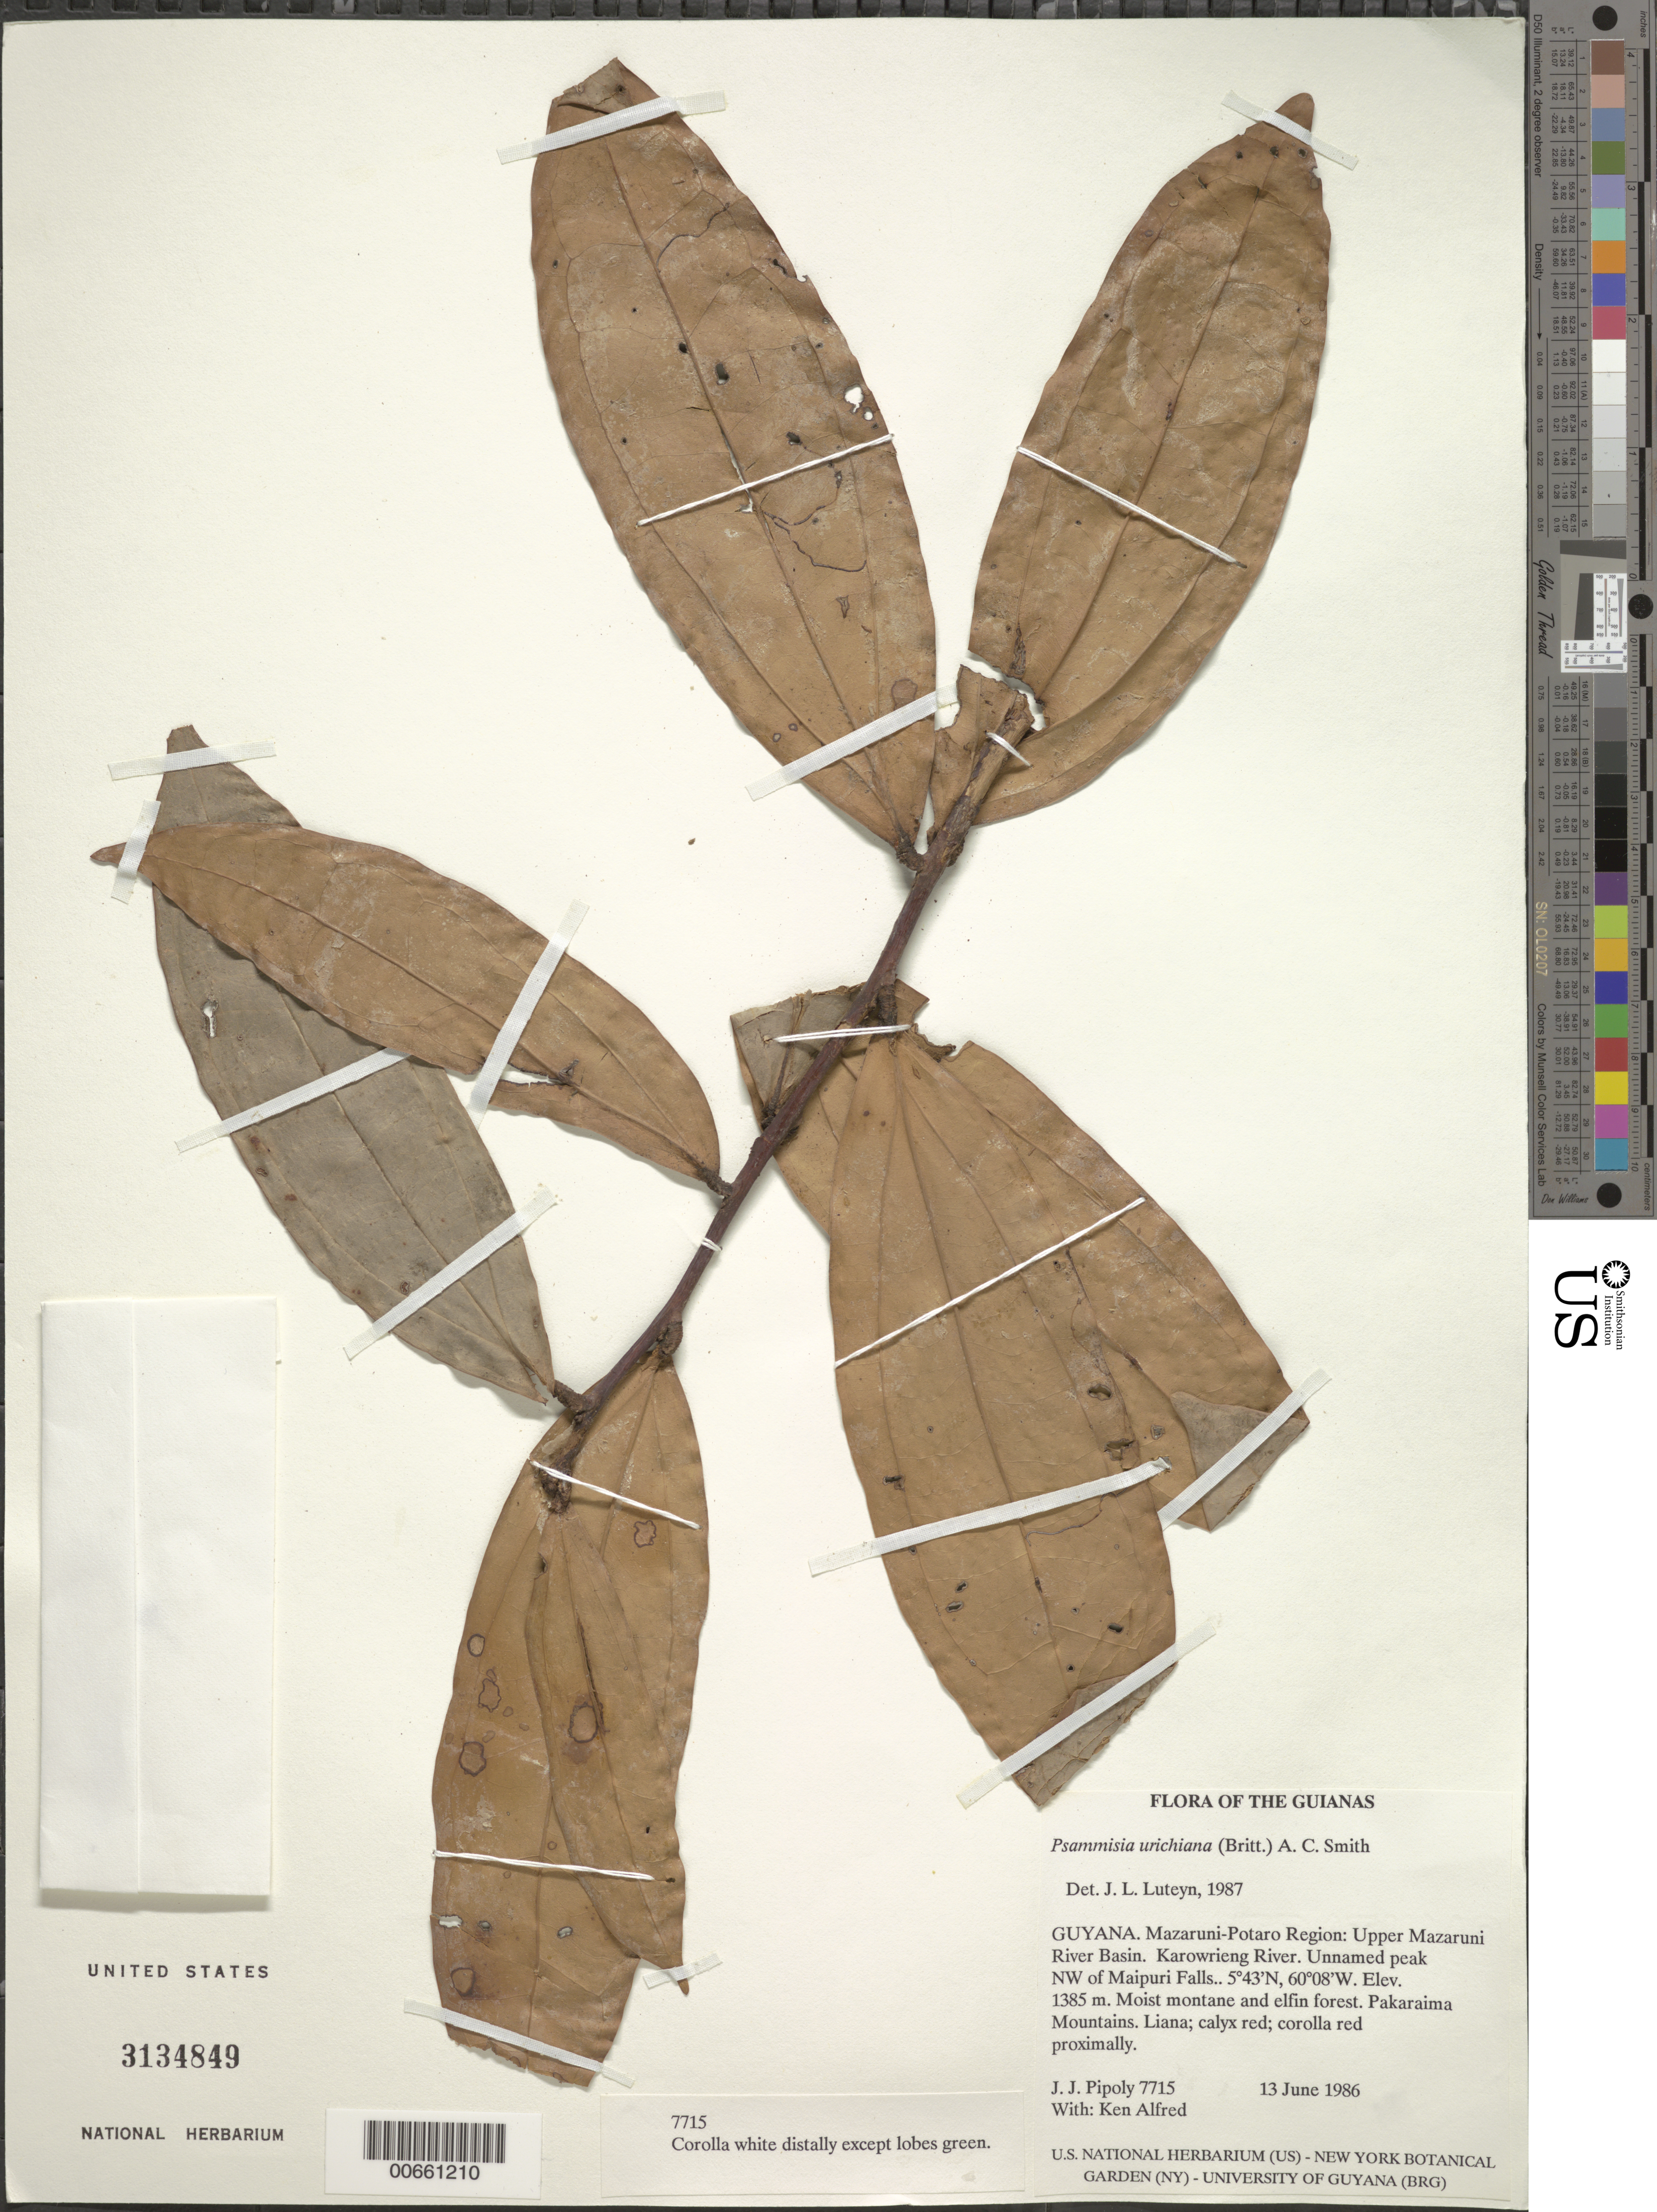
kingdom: Plantae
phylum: Tracheophyta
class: Magnoliopsida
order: Ericales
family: Ericaceae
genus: Psammisia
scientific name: Psammisia urichiana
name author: (Britton) A.C. Sm.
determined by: Luteyn, J. L.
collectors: J. J. Pipoly & K. Alfred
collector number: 7715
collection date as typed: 13 June 1986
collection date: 1986-06-13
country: Guyana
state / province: Cuyuni-Mazaruni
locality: Pakaraima Mts. Upper Mazaruni River Basin. Karowrieng River. Unnamed peak NW of Maipuri Falls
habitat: Moist montane and elfin forest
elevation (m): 1385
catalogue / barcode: US 3134849